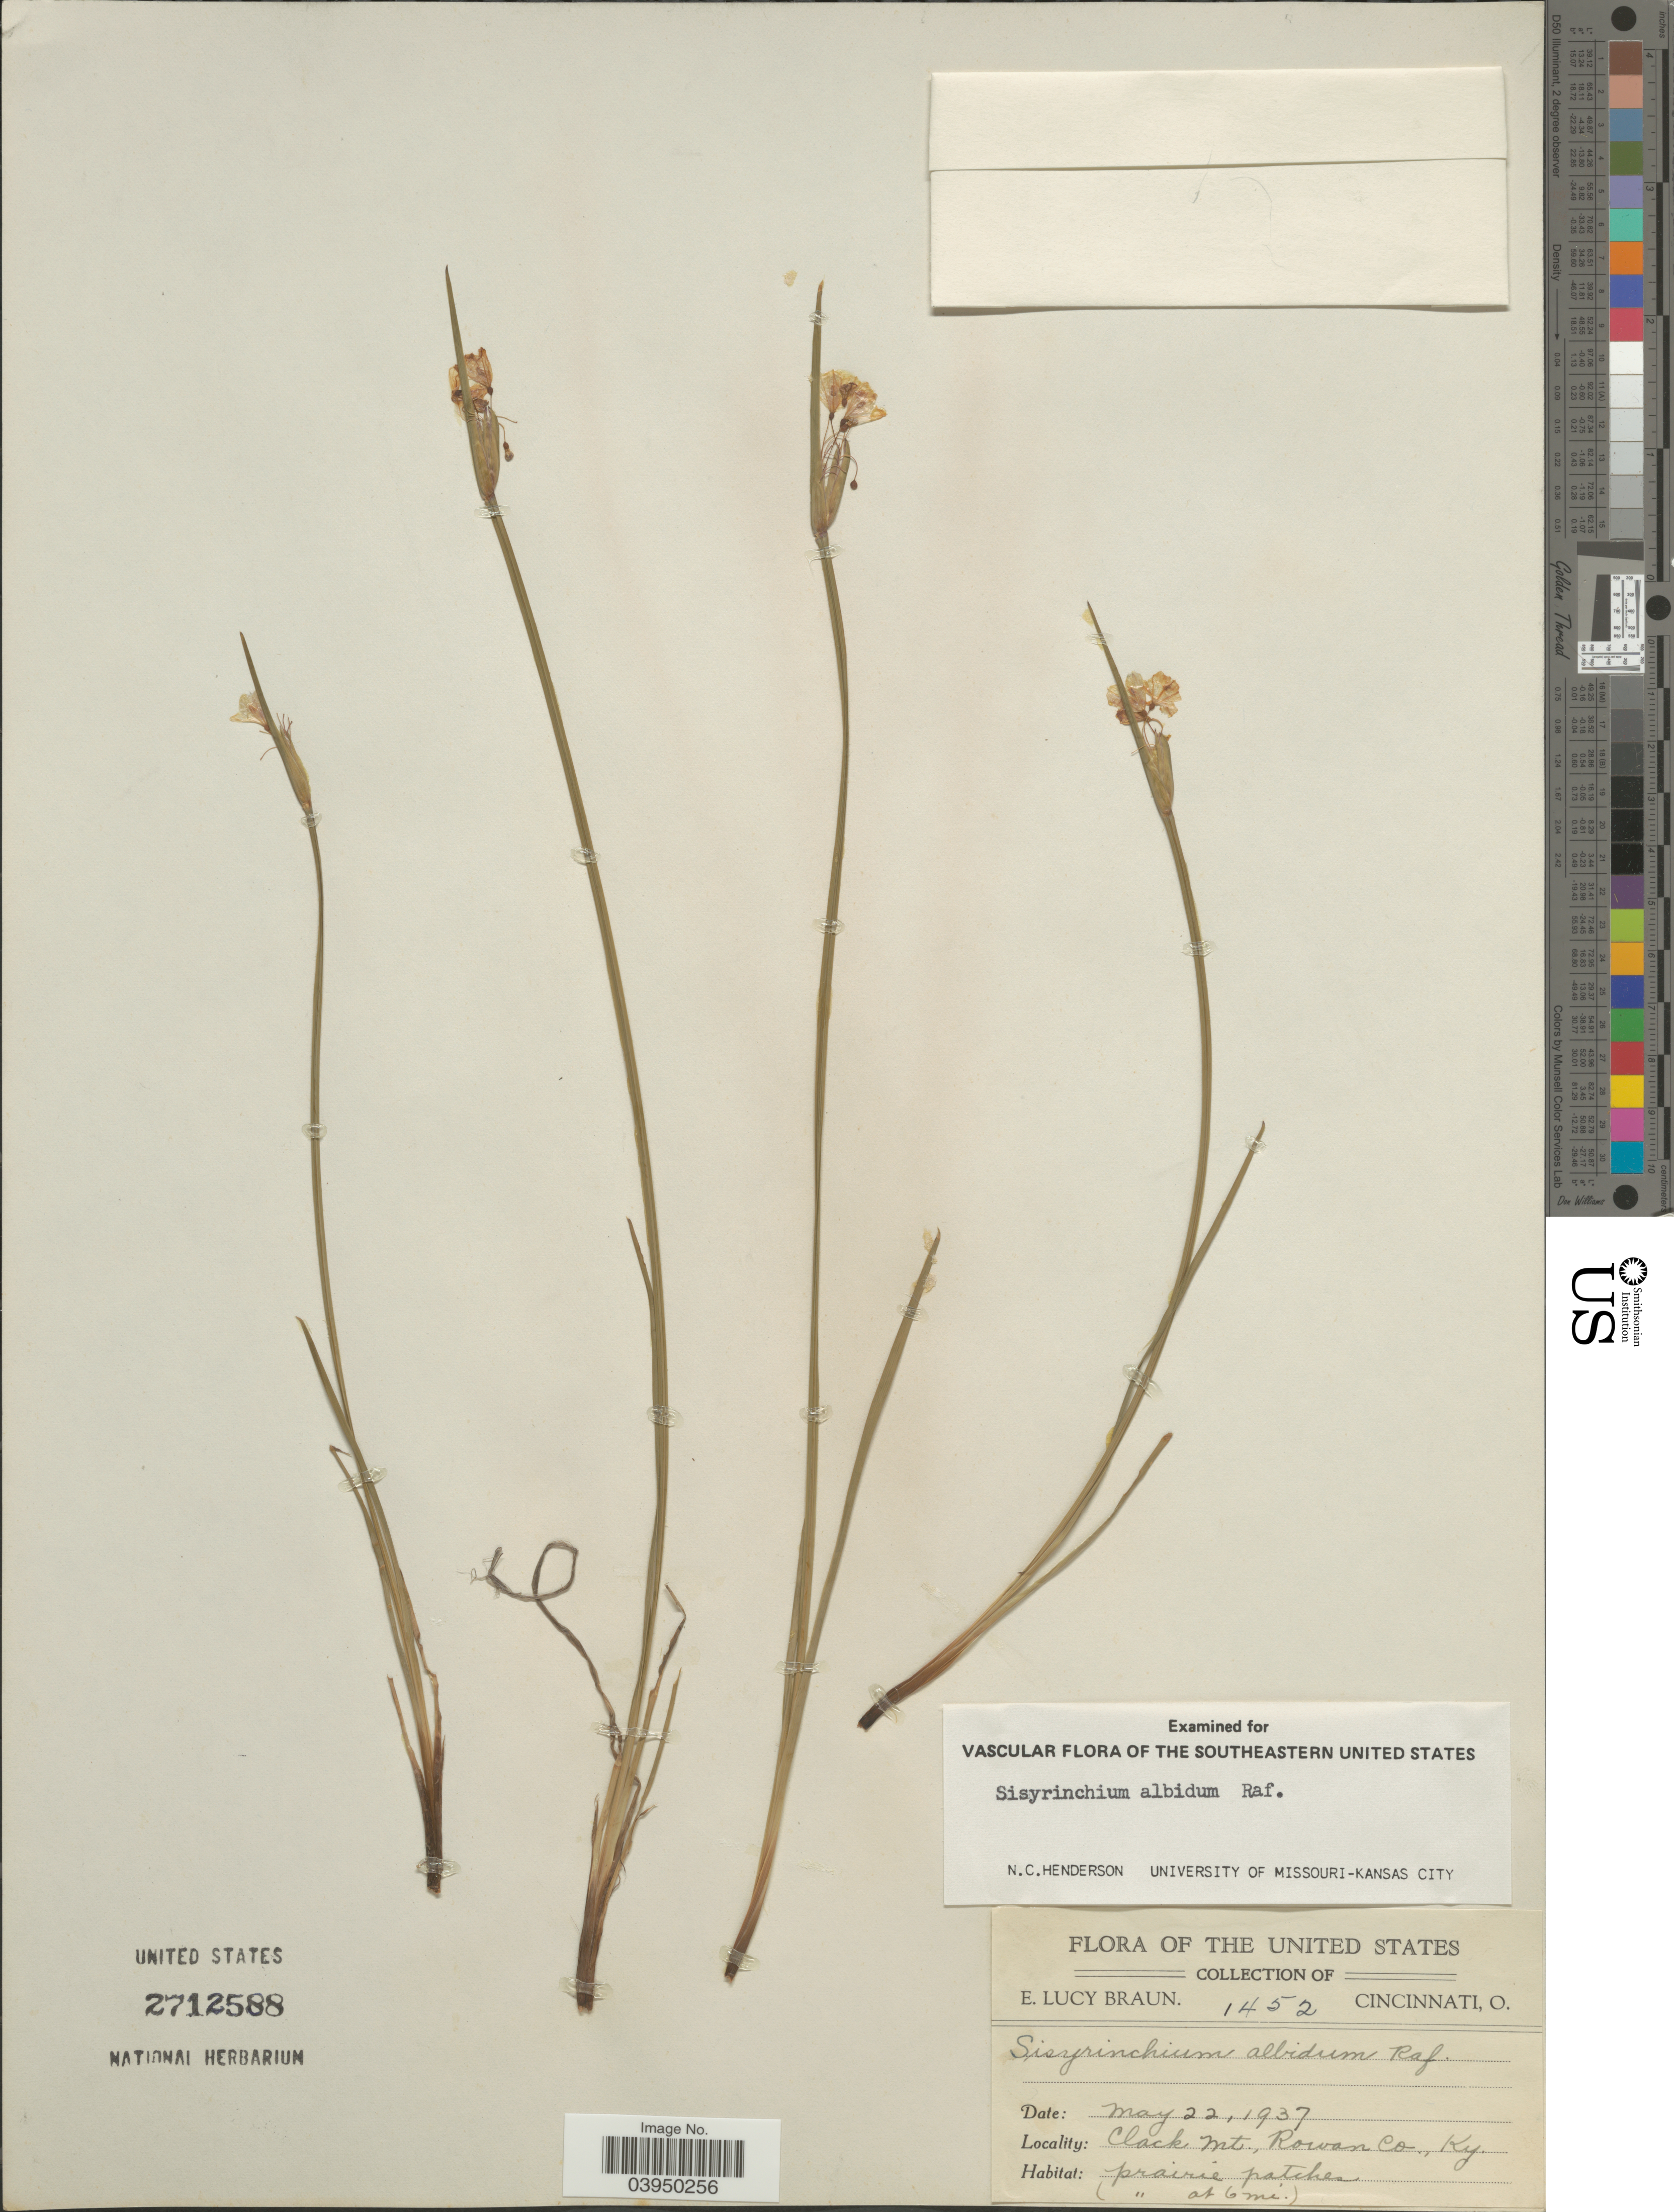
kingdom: Plantae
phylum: Tracheophyta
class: Liliopsida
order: Asparagales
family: Iridaceae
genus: Sisyrinchium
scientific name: Sisyrinchium albidum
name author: Raf.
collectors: E. L. Braun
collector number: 1452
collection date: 1937-05-22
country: United States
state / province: Kentucky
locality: Clack Mt., Rowan Co.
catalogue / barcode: US 2712588